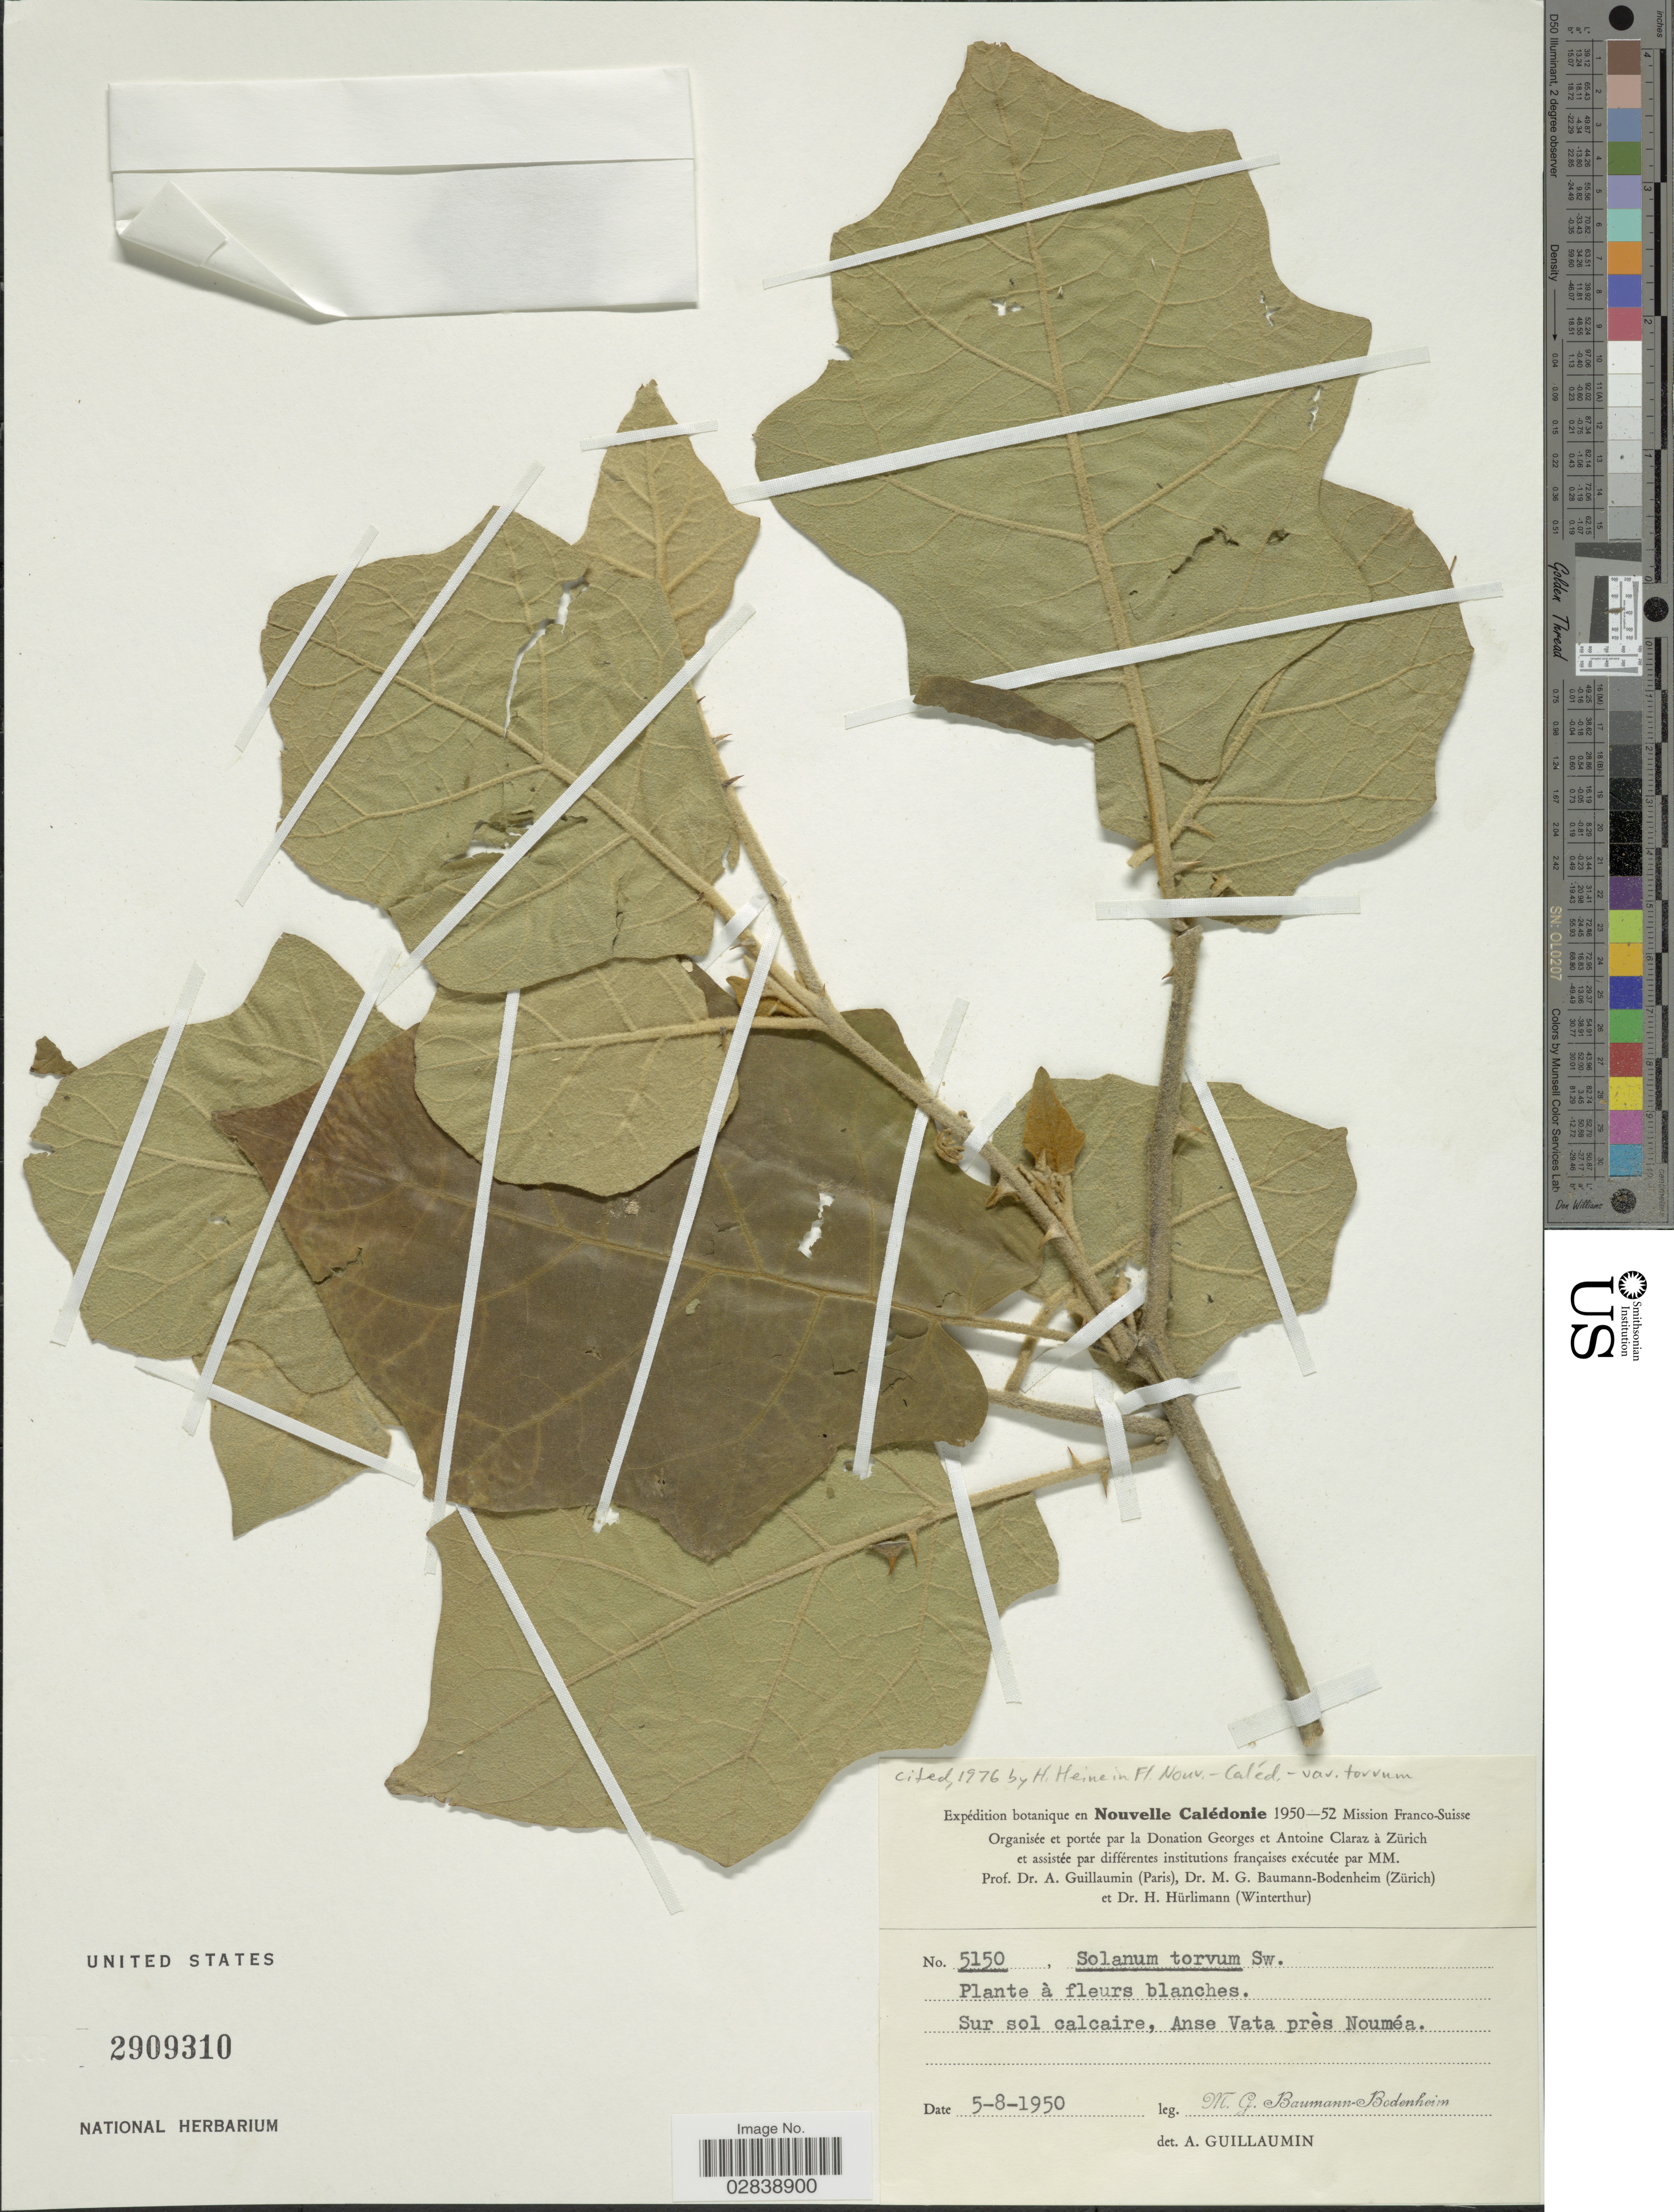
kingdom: Plantae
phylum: Tracheophyta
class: Magnoliopsida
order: Solanales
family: Solanaceae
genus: Solanum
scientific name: Solanum torvum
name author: Sw.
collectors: M. G. Baumann-Bodenheim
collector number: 5150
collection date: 1950-08-05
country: New Caledonia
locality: Sur sol calcaire, Anse Vata Près Nouméa.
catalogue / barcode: US 2909310